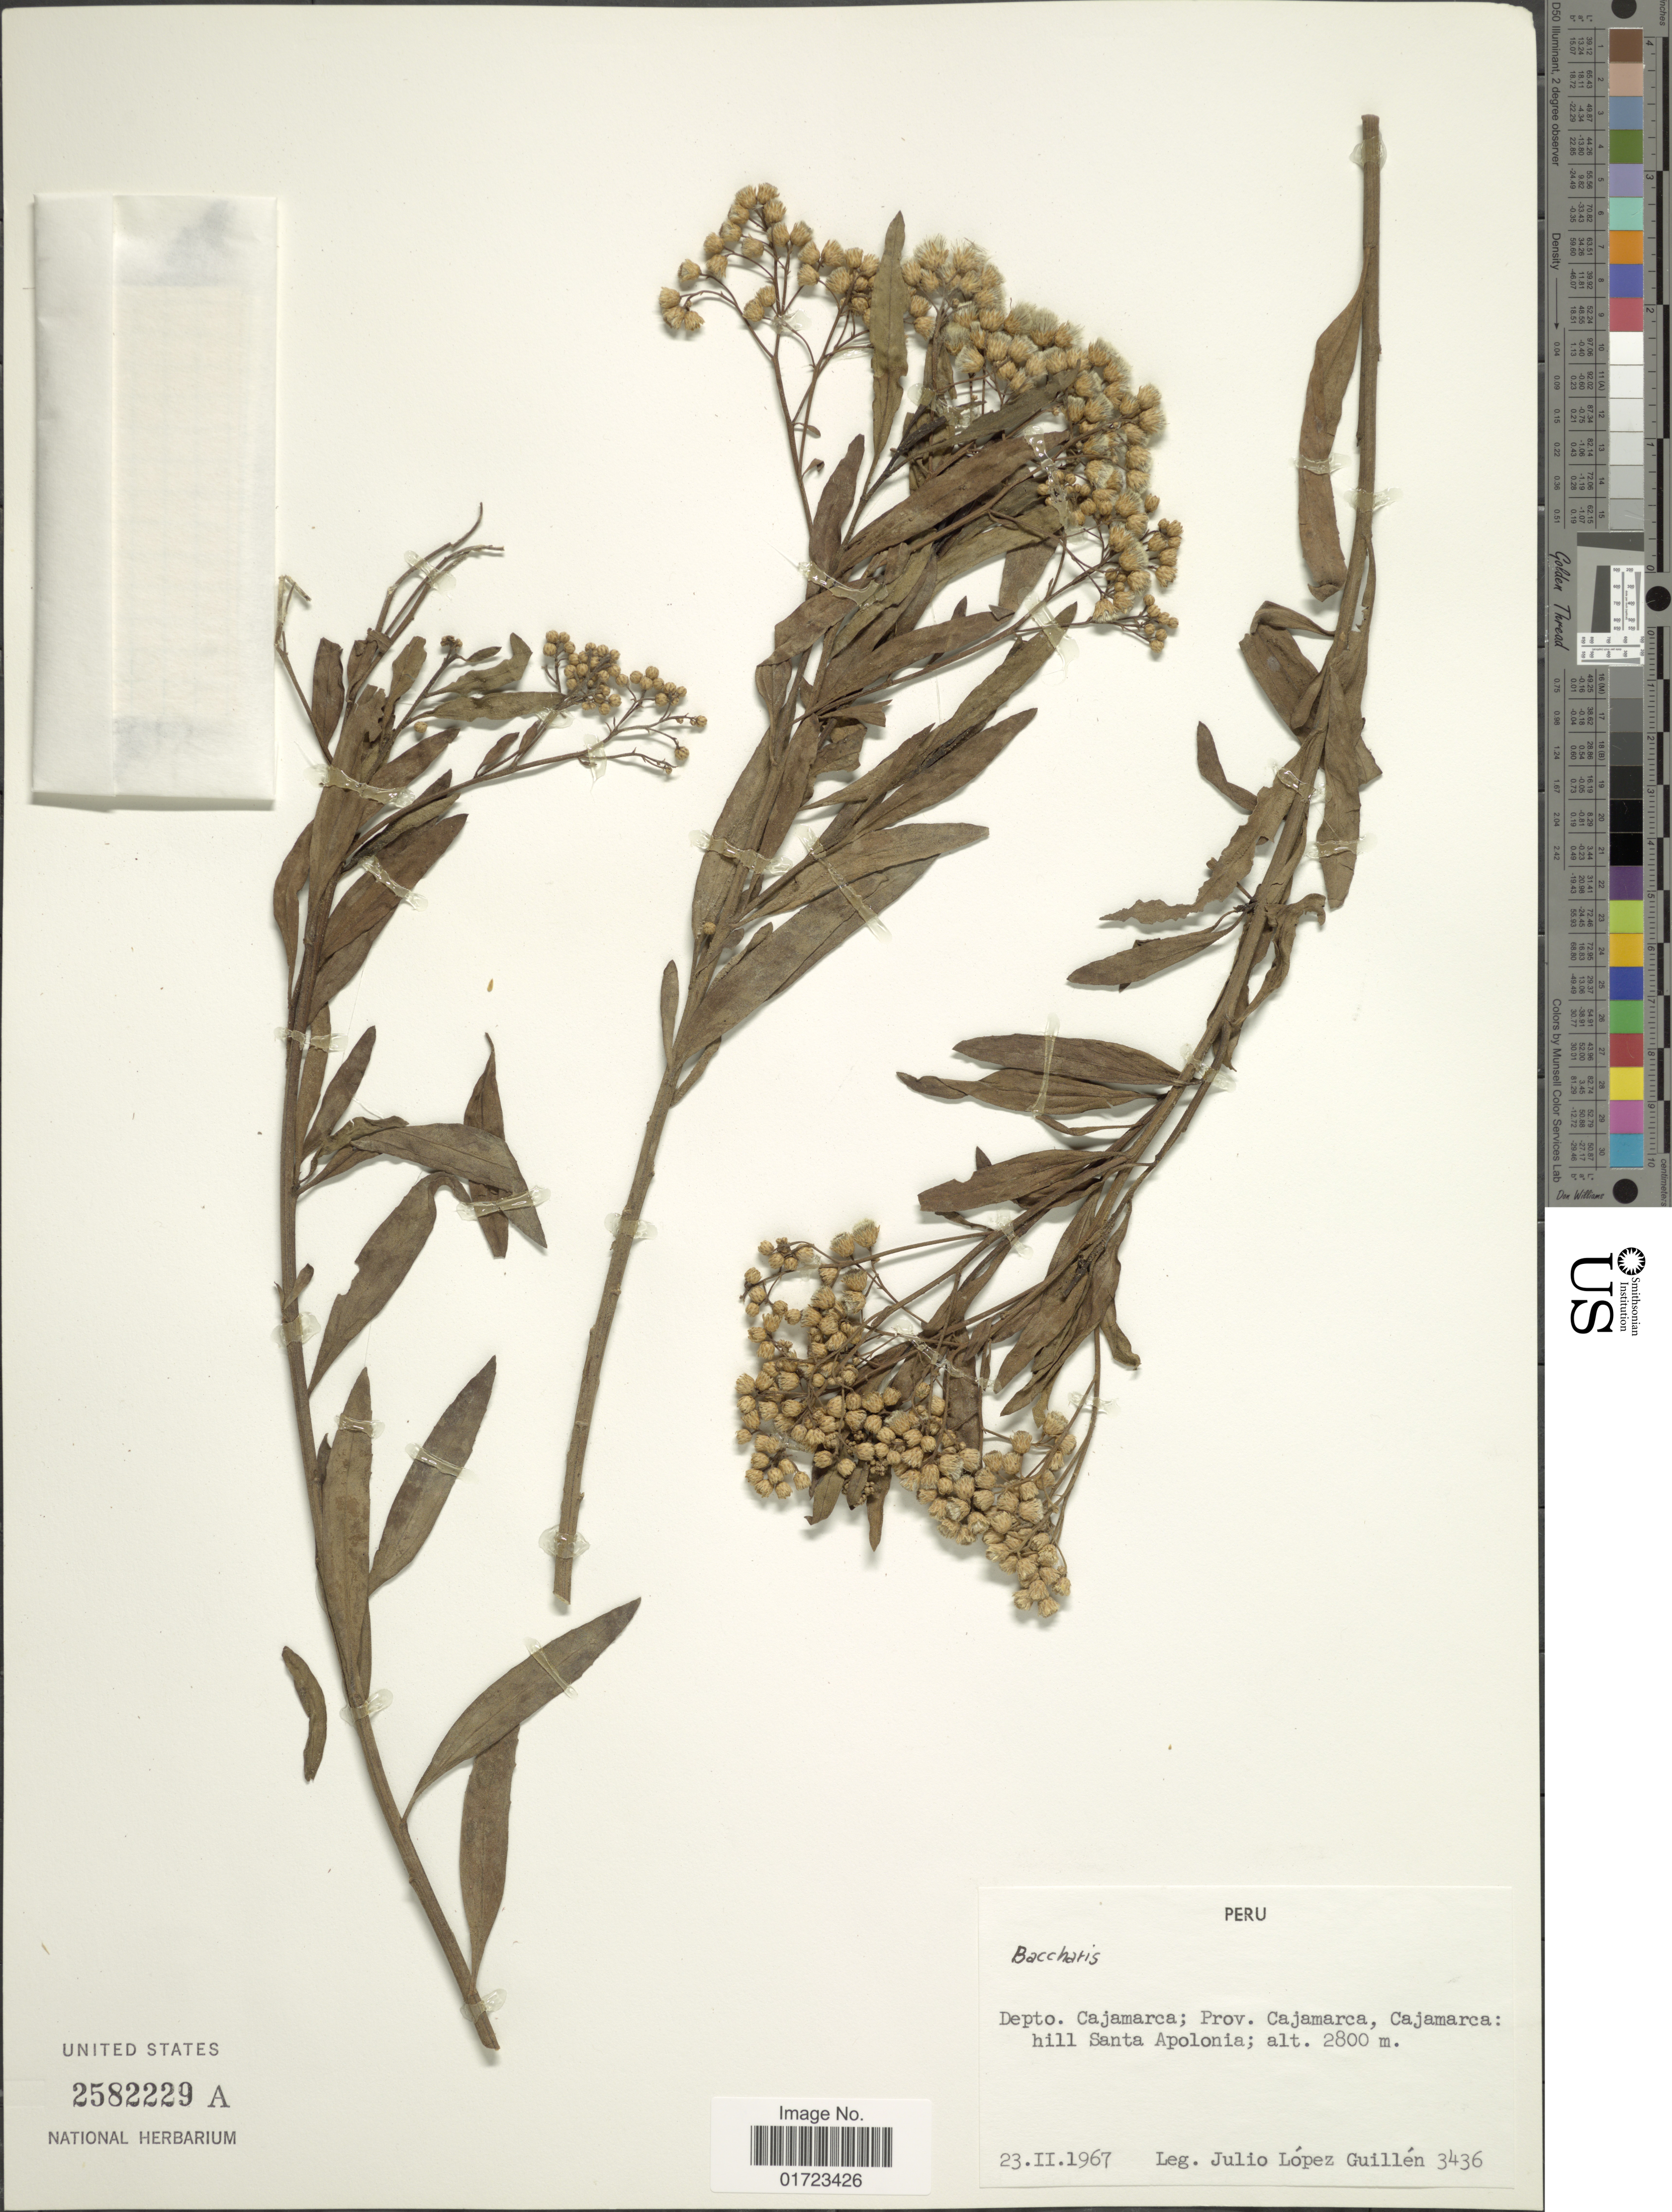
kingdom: Plantae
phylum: Tracheophyta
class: Magnoliopsida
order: Asterales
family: Asteraceae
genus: Baccharis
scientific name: Baccharis salicifolia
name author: (Ruiz & Pav.) Pers.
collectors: J. López Guillén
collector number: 3436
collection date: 1967-02-23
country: Peru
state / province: Cajamarca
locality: Depto. Cajamarca; Prov. Cajamarca, Cajamarca hill Santa Apolonia.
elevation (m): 2800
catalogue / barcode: US 2582229A